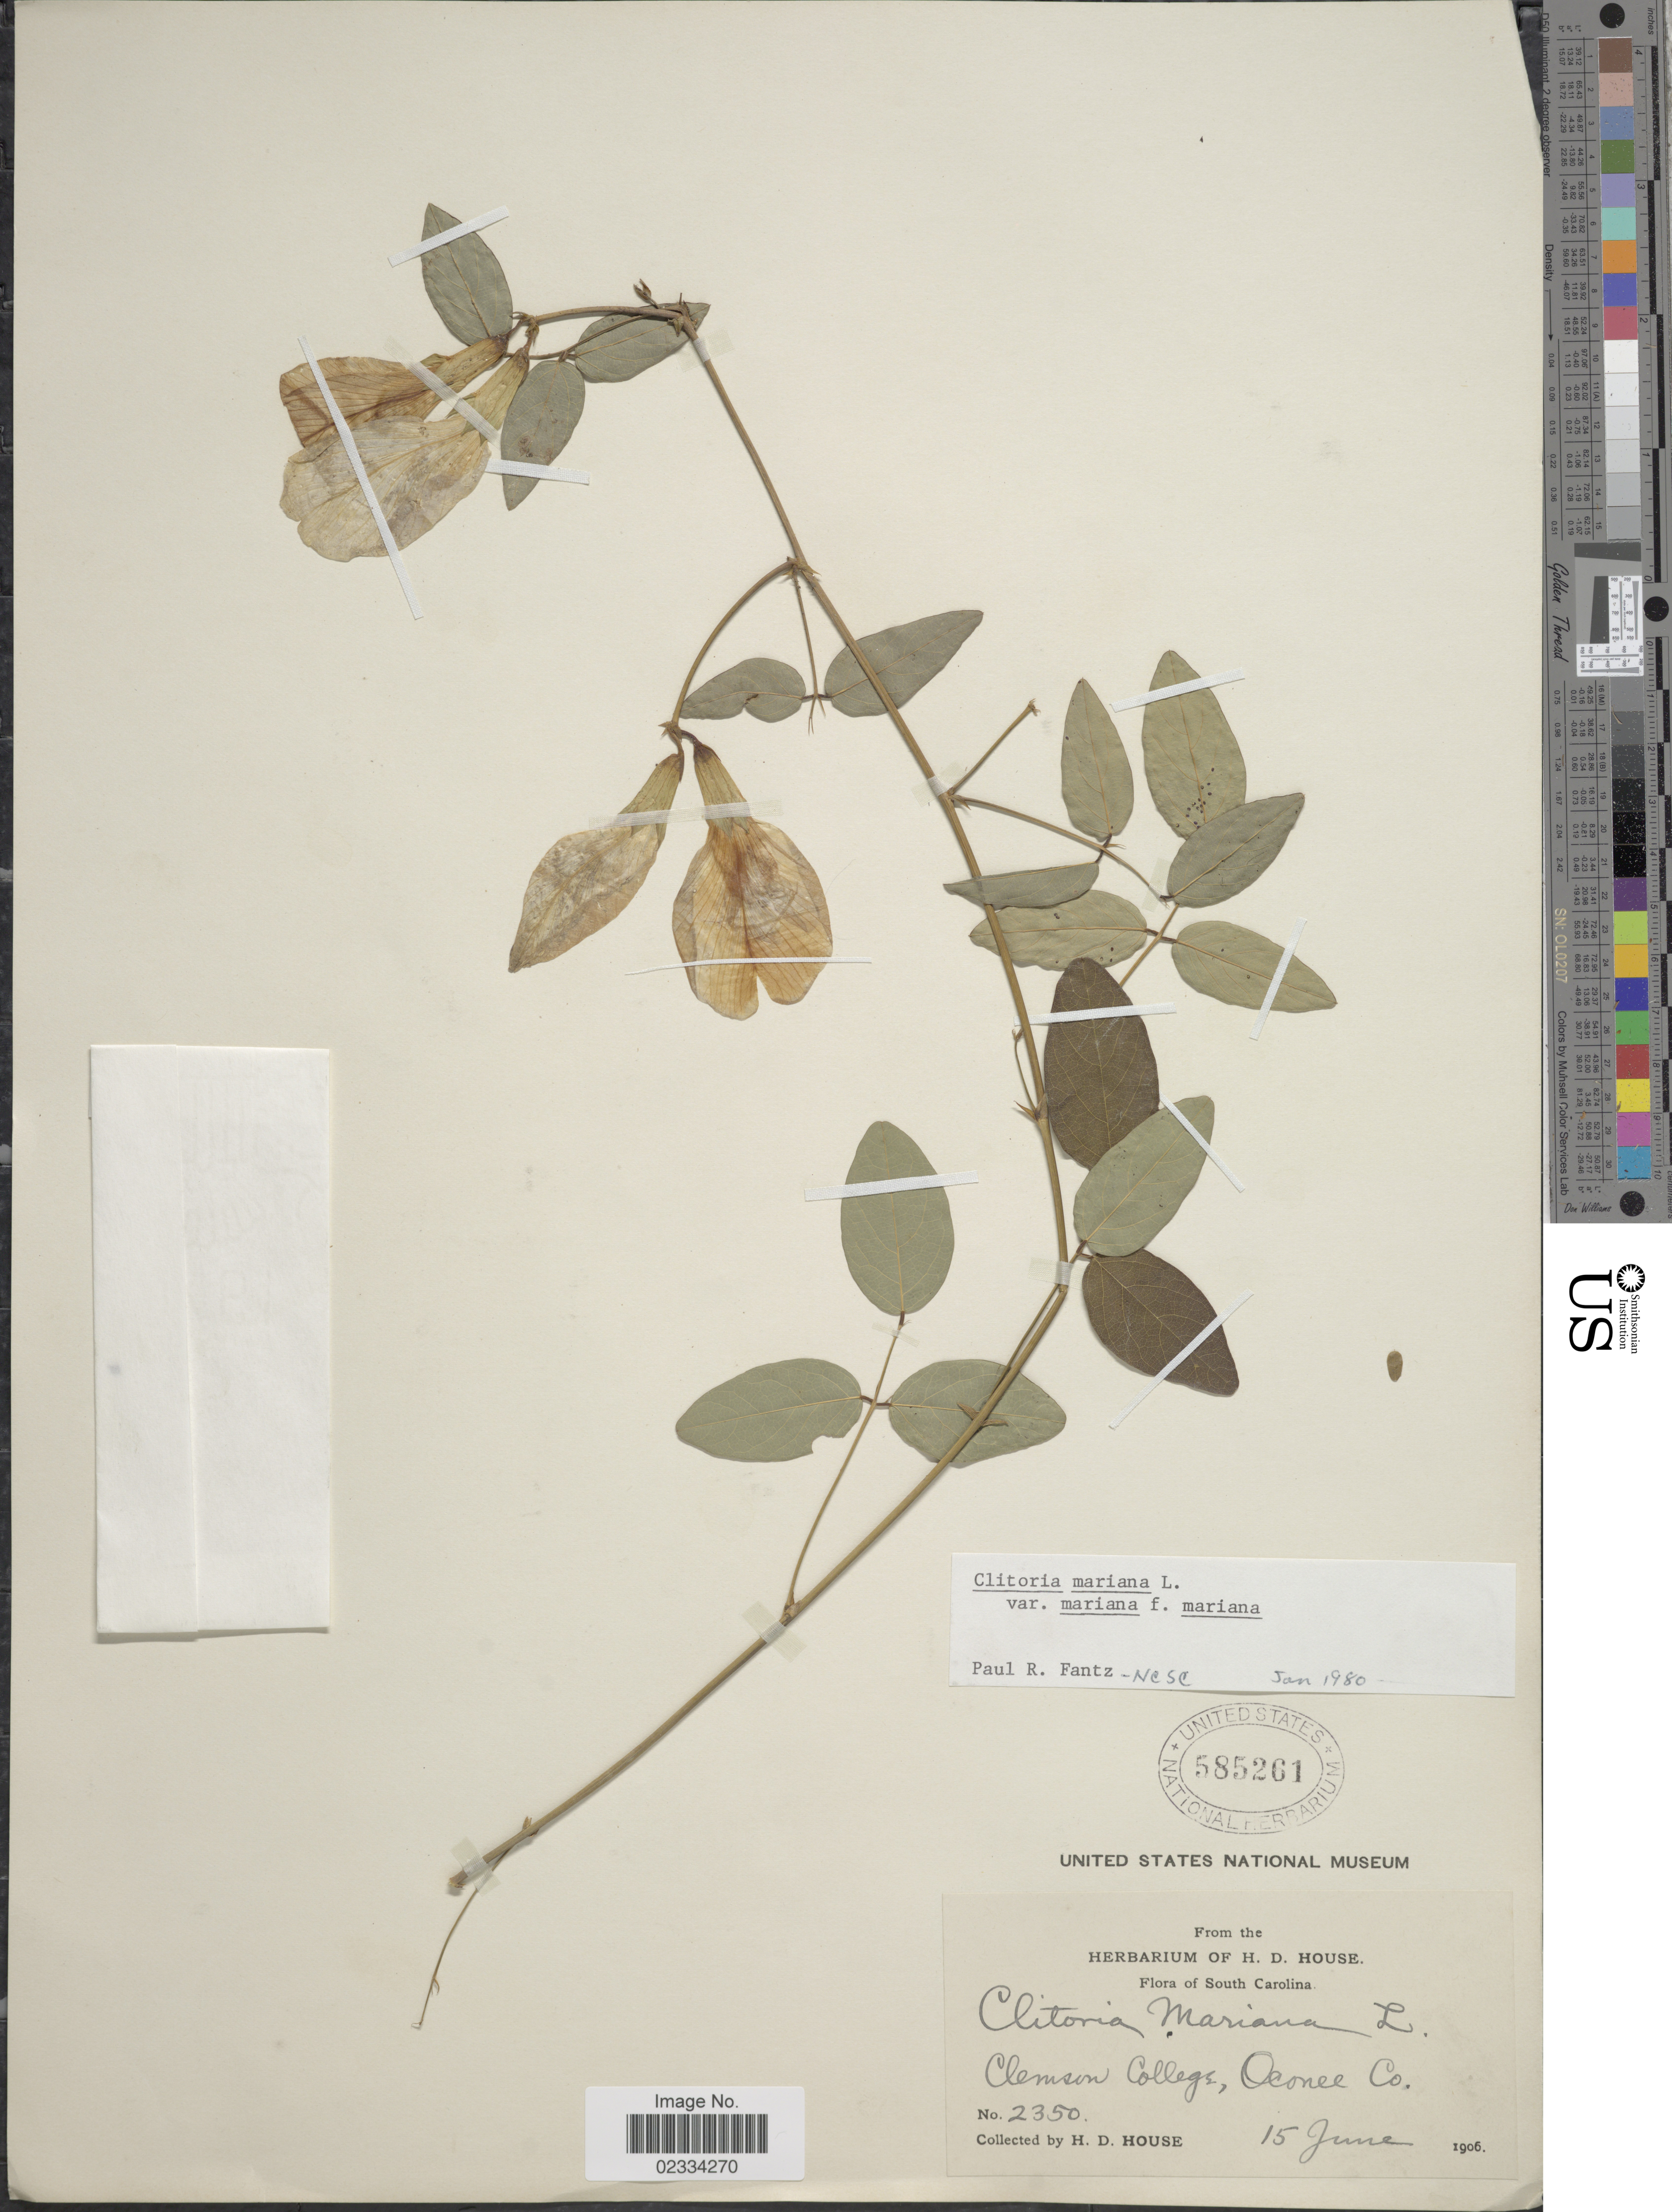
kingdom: Plantae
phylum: Tracheophyta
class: Magnoliopsida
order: Fabales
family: Fabaceae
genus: Clitoria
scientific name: Clitoria mariana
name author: L.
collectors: H. D. House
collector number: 2350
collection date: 1906-06-15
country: United States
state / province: South Carolina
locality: Clemson College, Oconee Co.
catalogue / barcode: US 585261